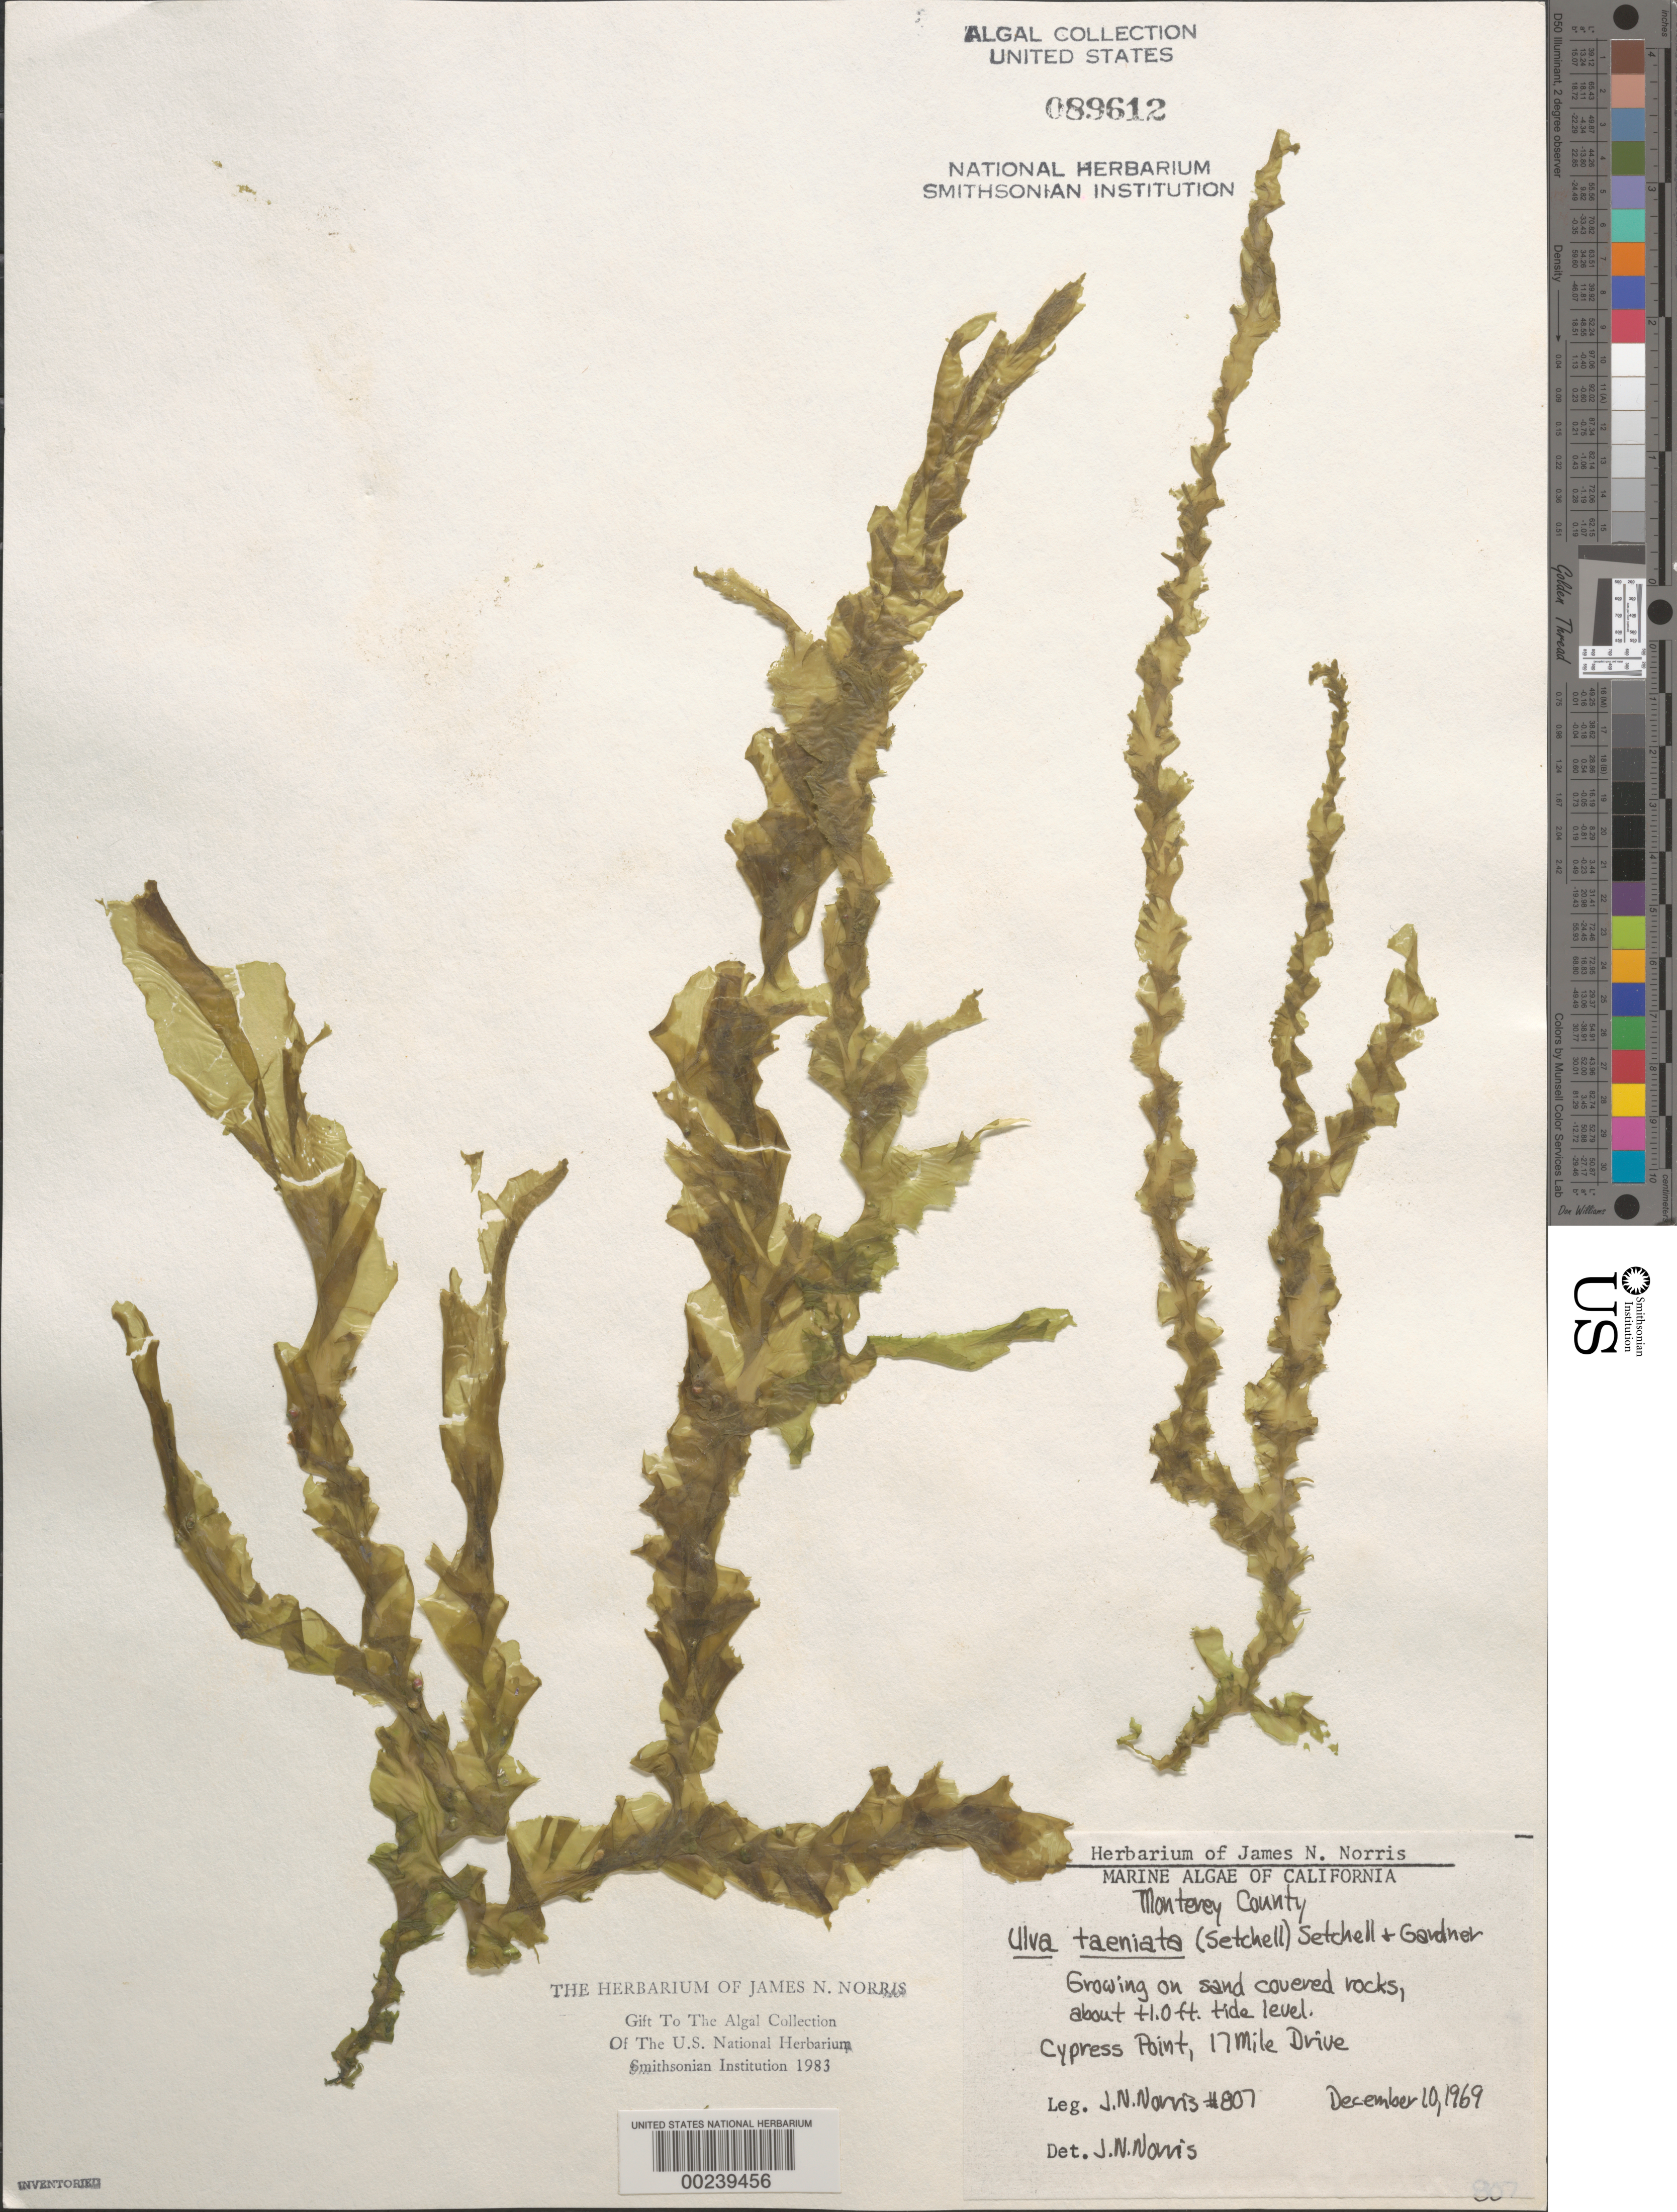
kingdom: Plantae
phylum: Chlorophyta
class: Ulvophyceae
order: Ulvales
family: Ulvaceae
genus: Ulva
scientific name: Ulva taeniata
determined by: Norris, James N.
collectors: J. N. Norris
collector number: JN-807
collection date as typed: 10 Dec 1969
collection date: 1969-12-10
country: United States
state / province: California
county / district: Monterey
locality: Cypress Point, 17 Mile Drive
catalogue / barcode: US 89612